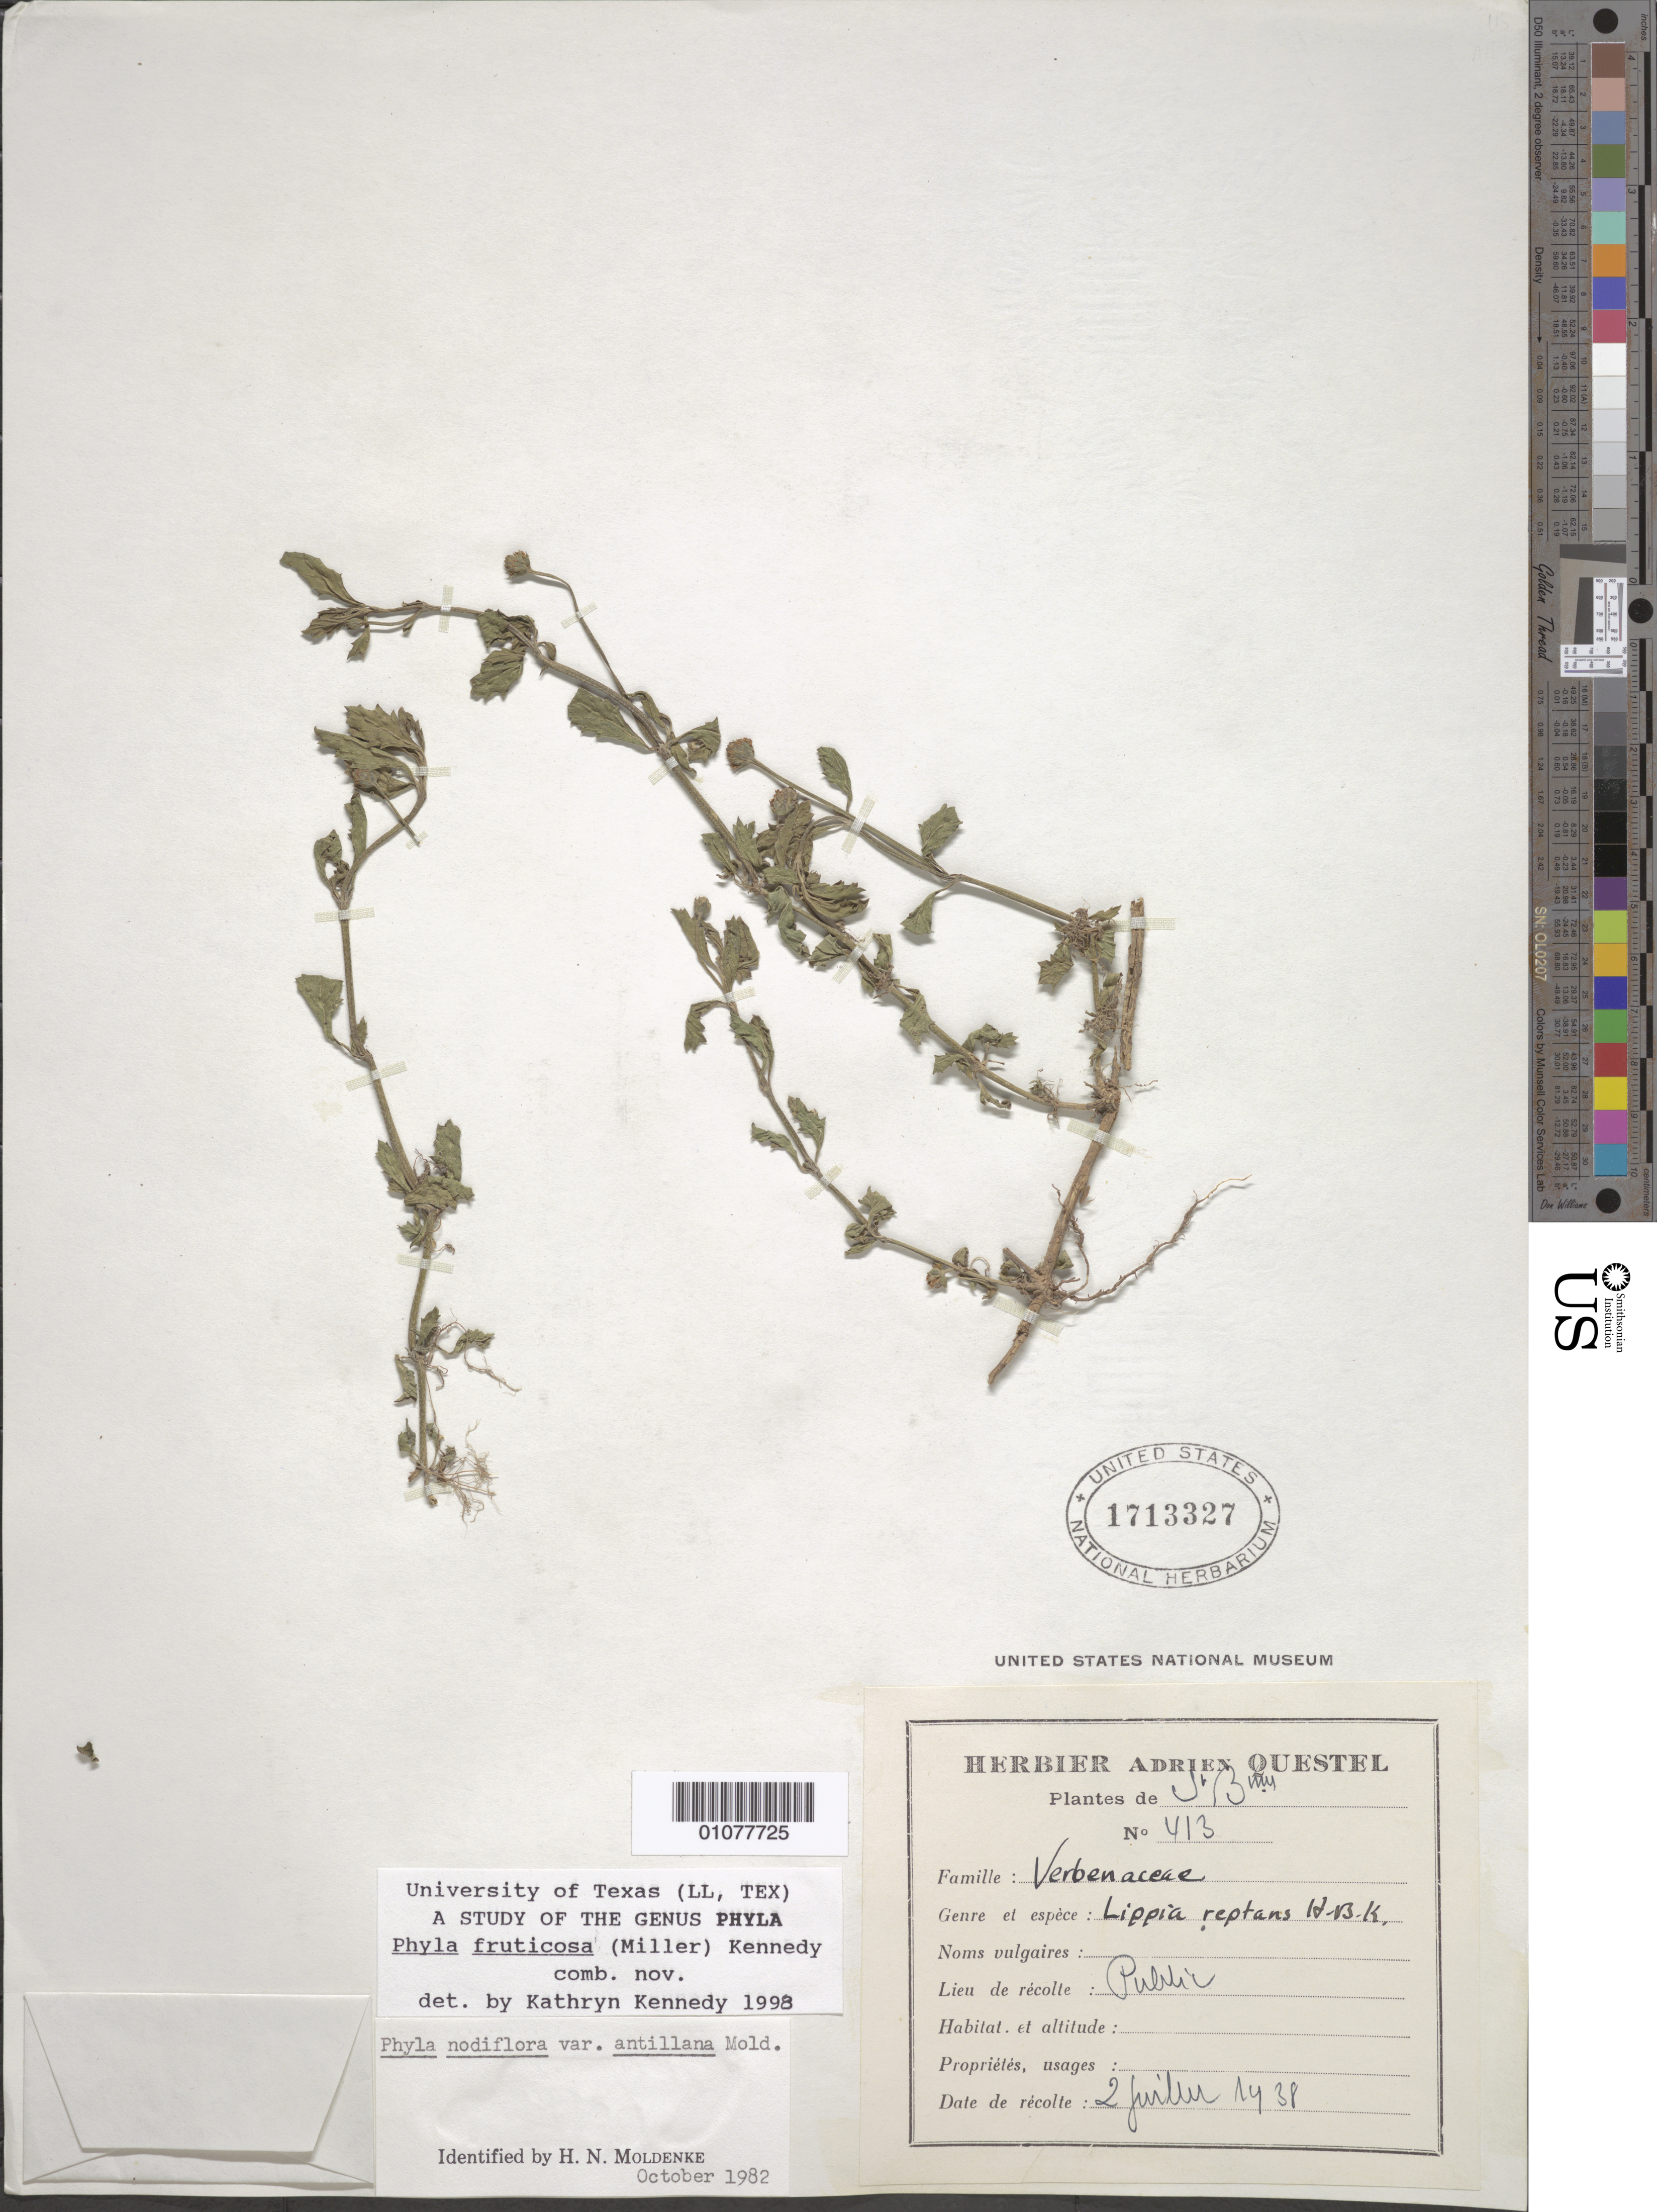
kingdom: Plantae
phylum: Tracheophyta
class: Magnoliopsida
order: Lamiales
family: Verbenaceae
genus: Phyla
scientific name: Phyla nodiflora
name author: (L.) Greene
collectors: A. Questel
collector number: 413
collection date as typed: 02 Jul 1938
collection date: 1938-07-02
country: Saint Barthélemy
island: St. Barthélemy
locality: Public.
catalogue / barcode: US 1713327